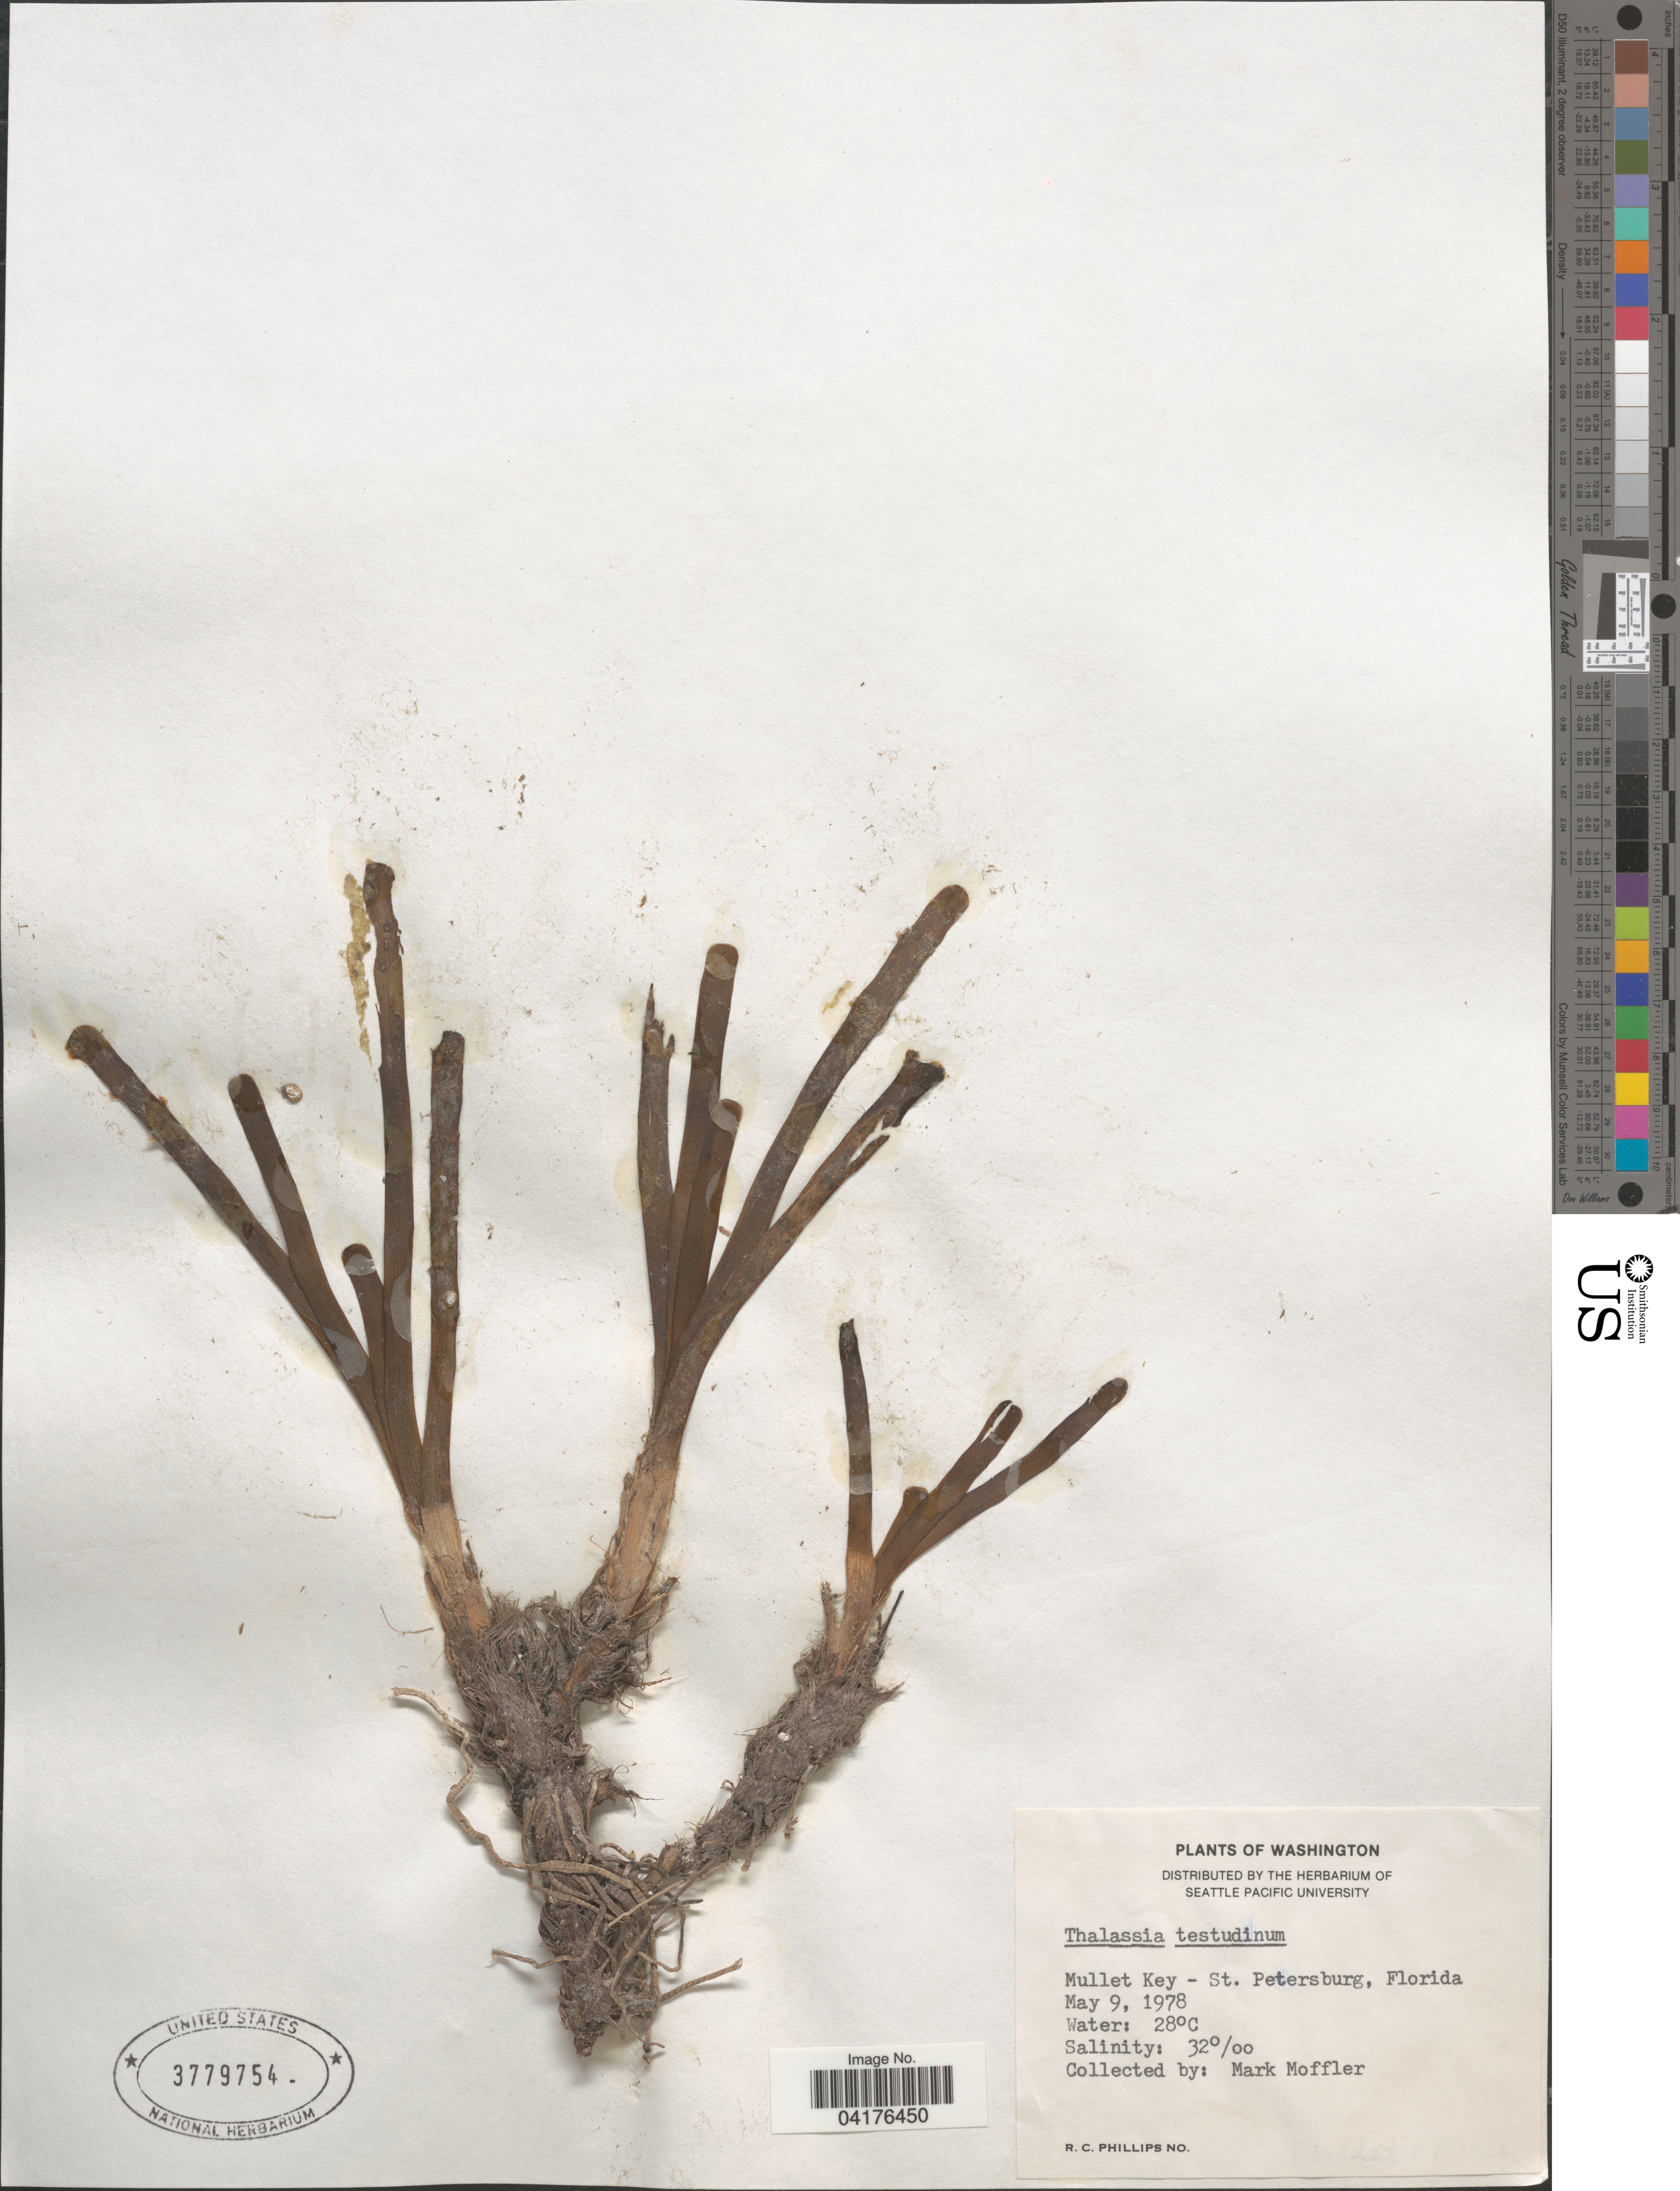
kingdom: Plantae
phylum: Tracheophyta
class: Liliopsida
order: Alismatales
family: Hydrocharitaceae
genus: Thalassia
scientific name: Thalassia testudinum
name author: Banks & Sol. ex K.D. Koenig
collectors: M. Moffler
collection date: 1978-05-09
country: United States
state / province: Florida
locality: Mullet Key -- St. Petersburg.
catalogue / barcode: US 3779754